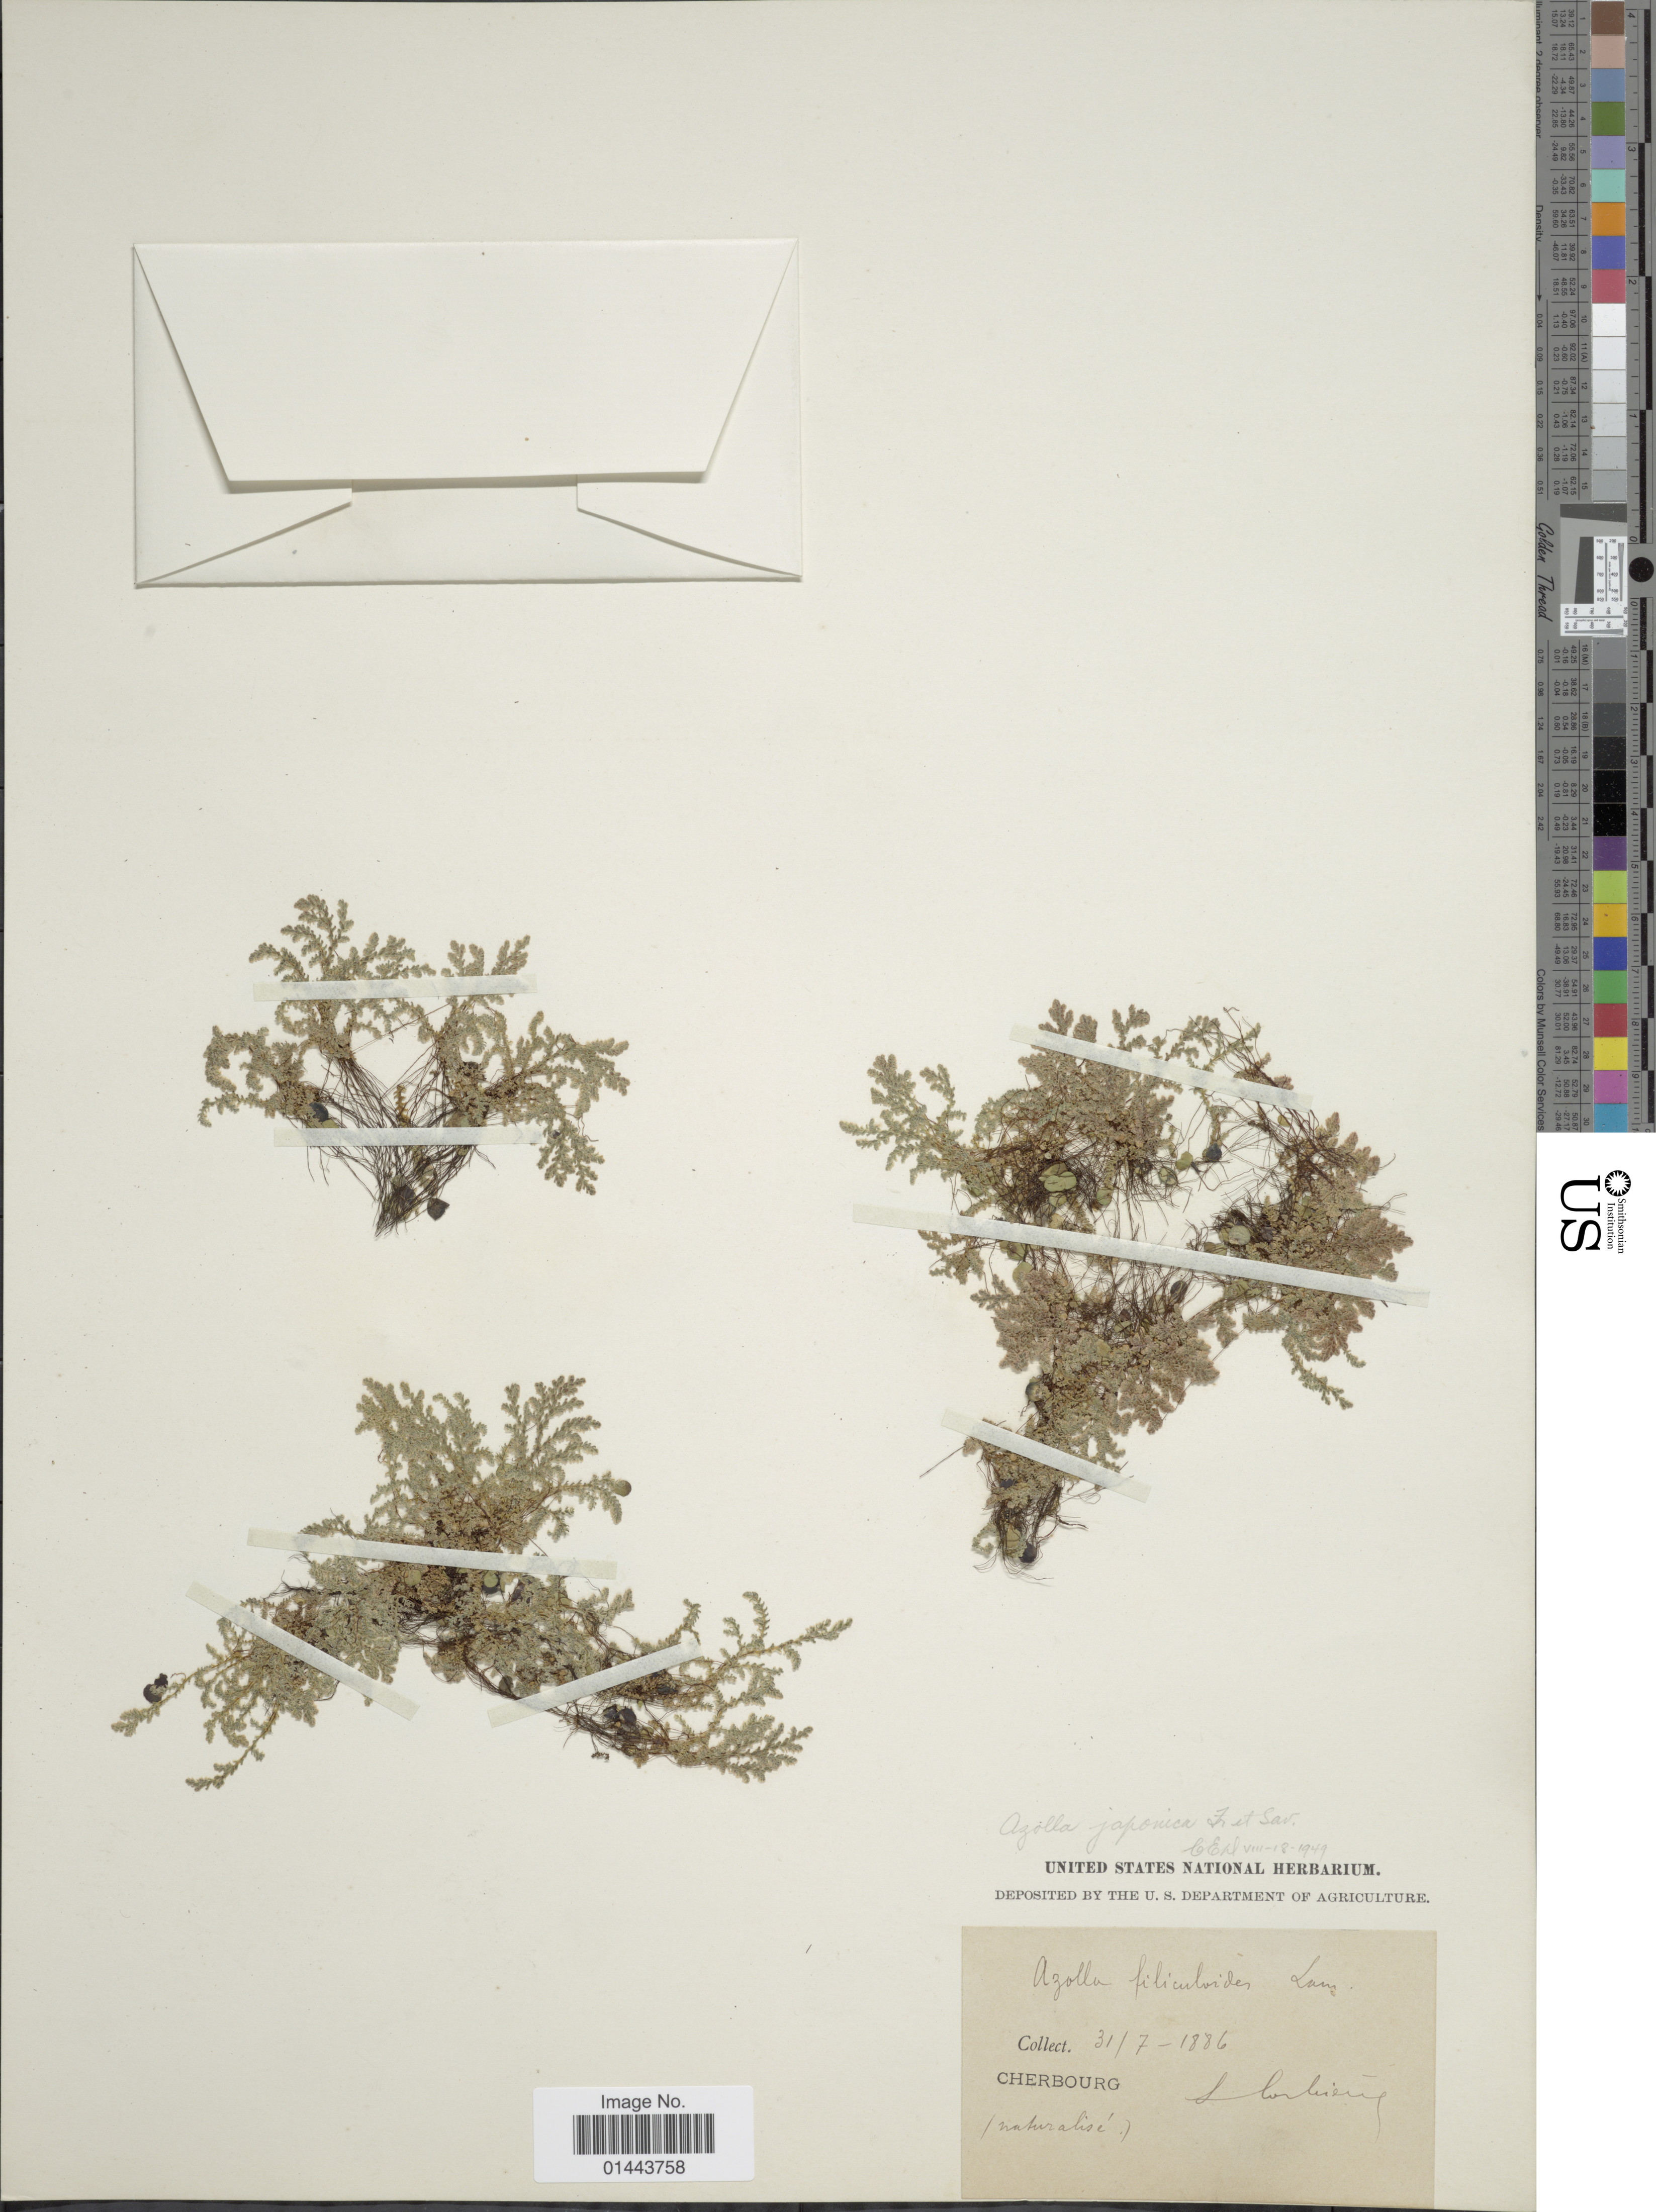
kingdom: Plantae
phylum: Tracheophyta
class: Polypodiopsida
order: Salviniales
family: Salviniaceae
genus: Azolla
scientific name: Azolla japonica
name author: Nakai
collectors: L. Corbière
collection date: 1886-07-31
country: France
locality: Cherbourg